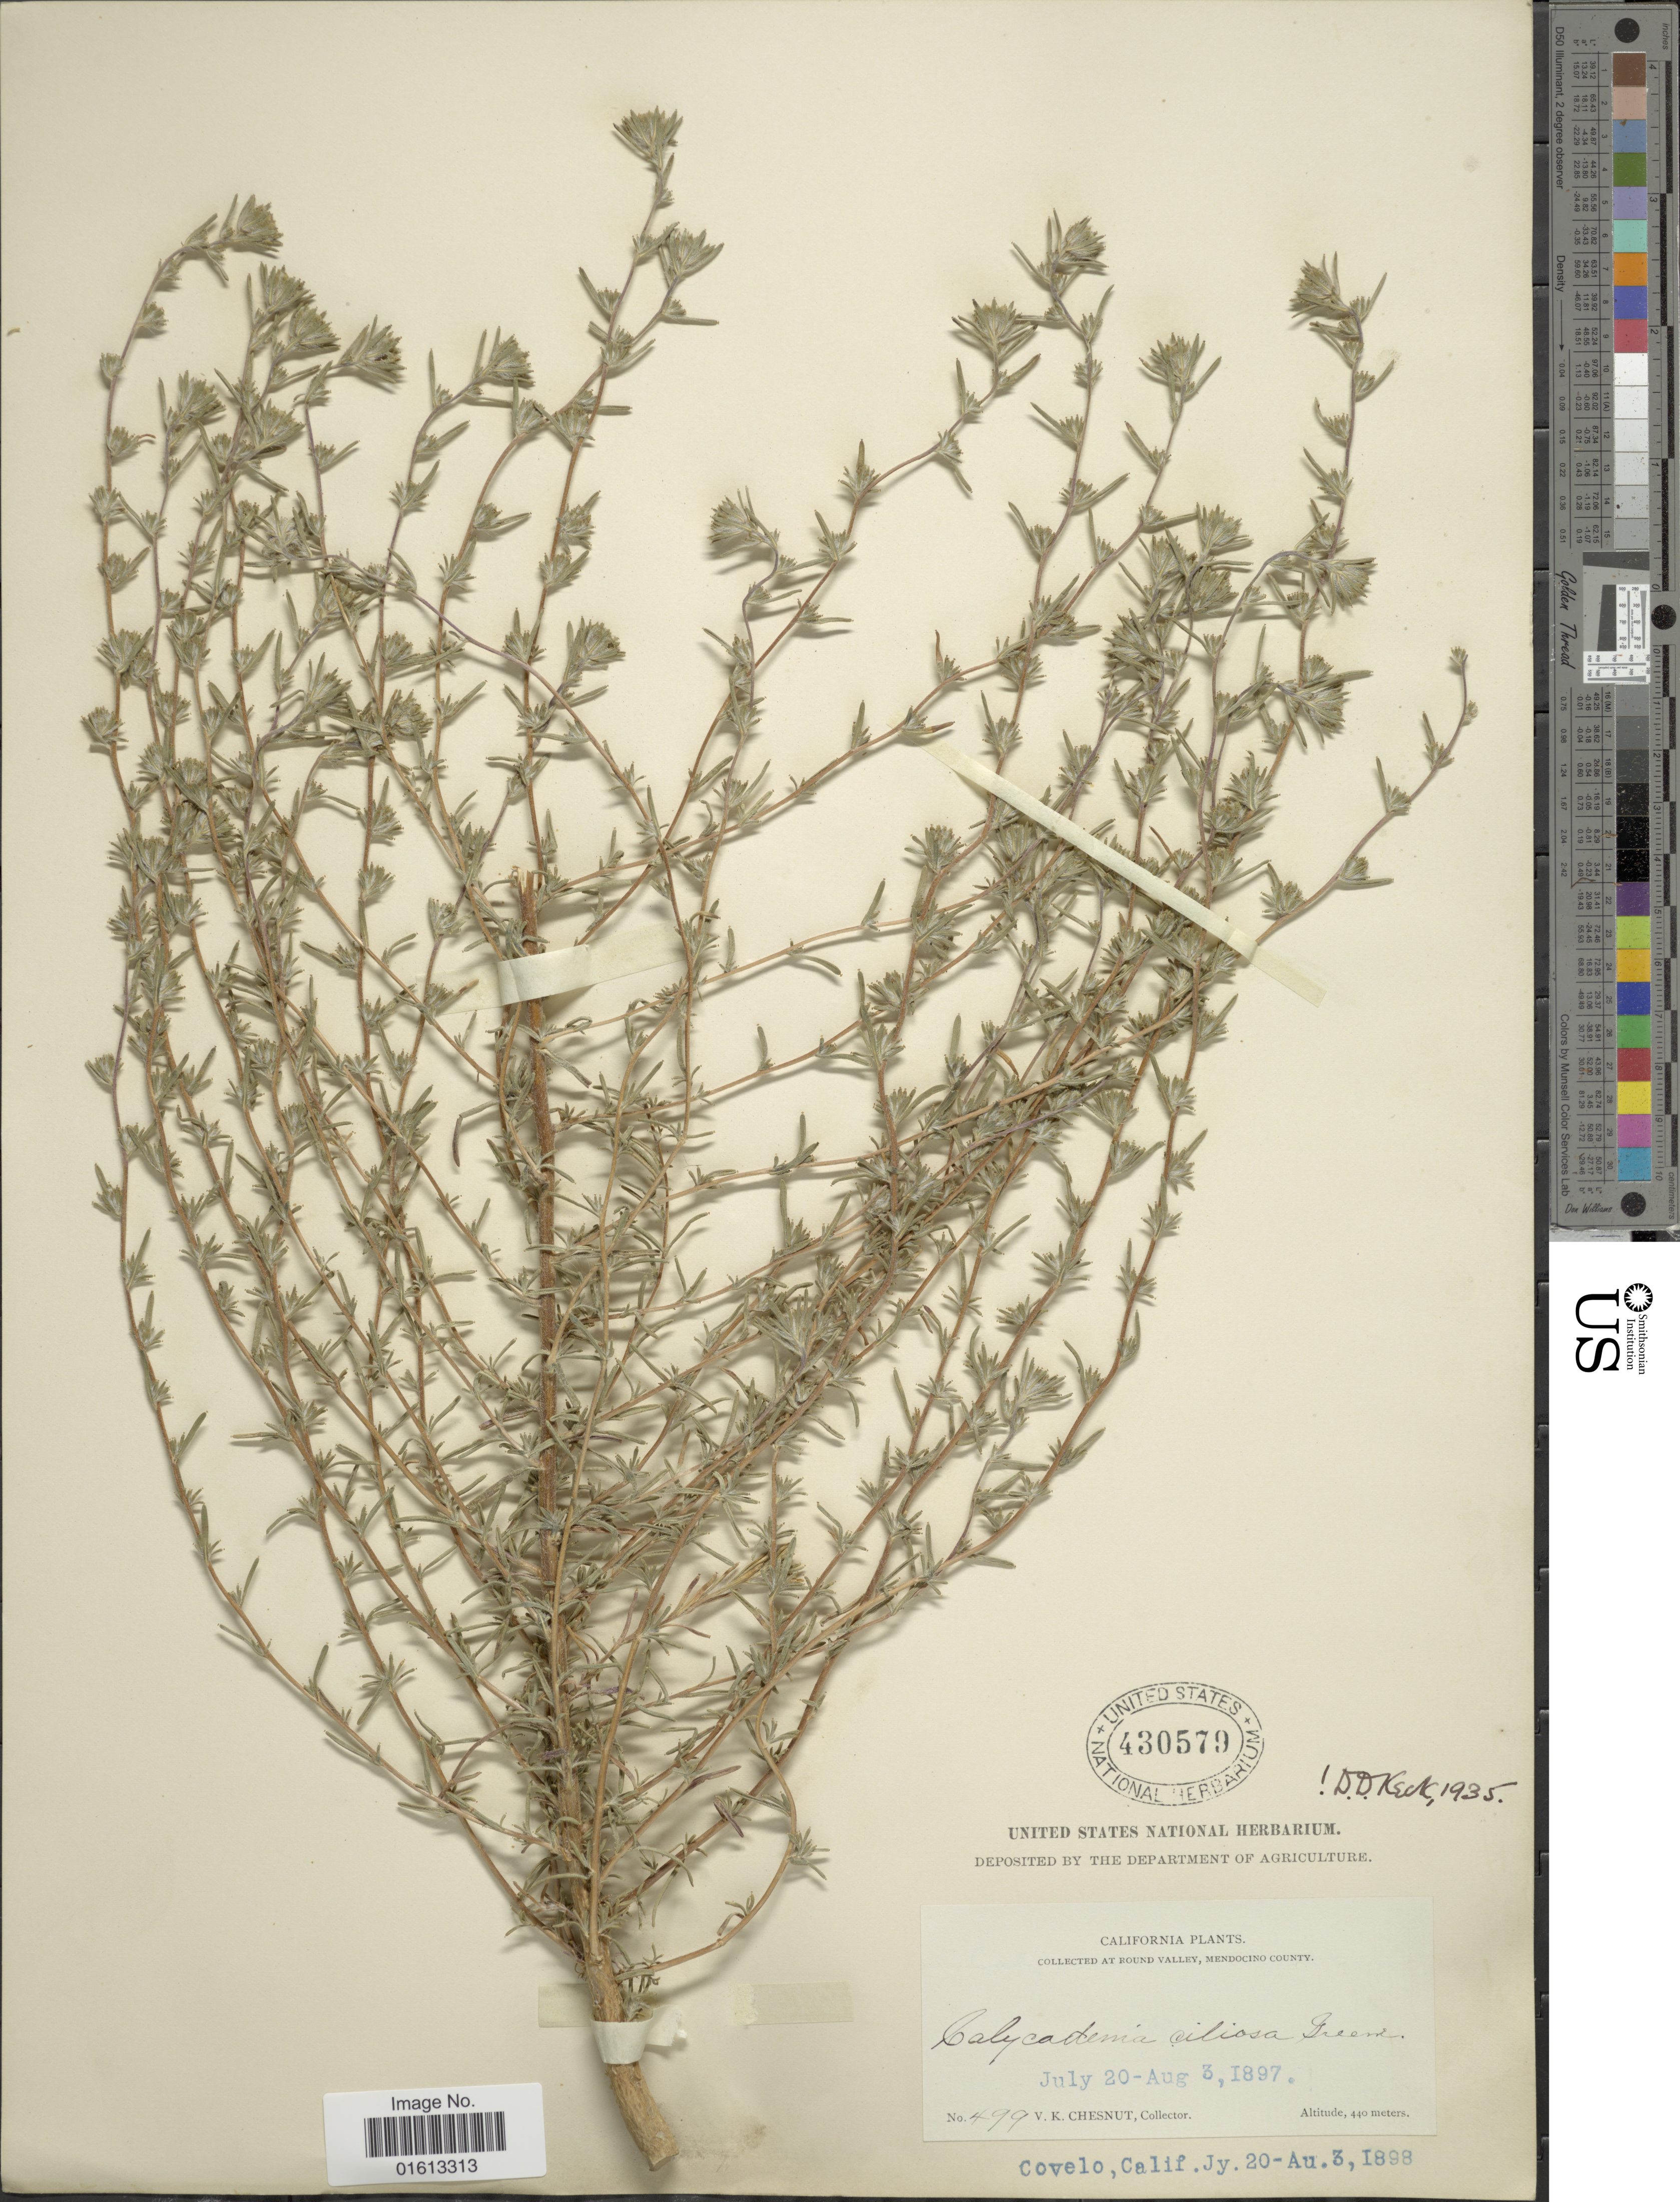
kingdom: Plantae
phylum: Tracheophyta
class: Magnoliopsida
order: Asterales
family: Asteraceae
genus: Calycadenia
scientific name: Calycadenia ciliosa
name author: Greene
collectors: V. Chesnut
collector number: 499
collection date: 1898-07-20/1898-08-03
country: United States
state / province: California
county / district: Mendocino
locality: Round valley, Mendocino County, Covelo, Calif.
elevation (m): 440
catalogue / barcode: US 430579